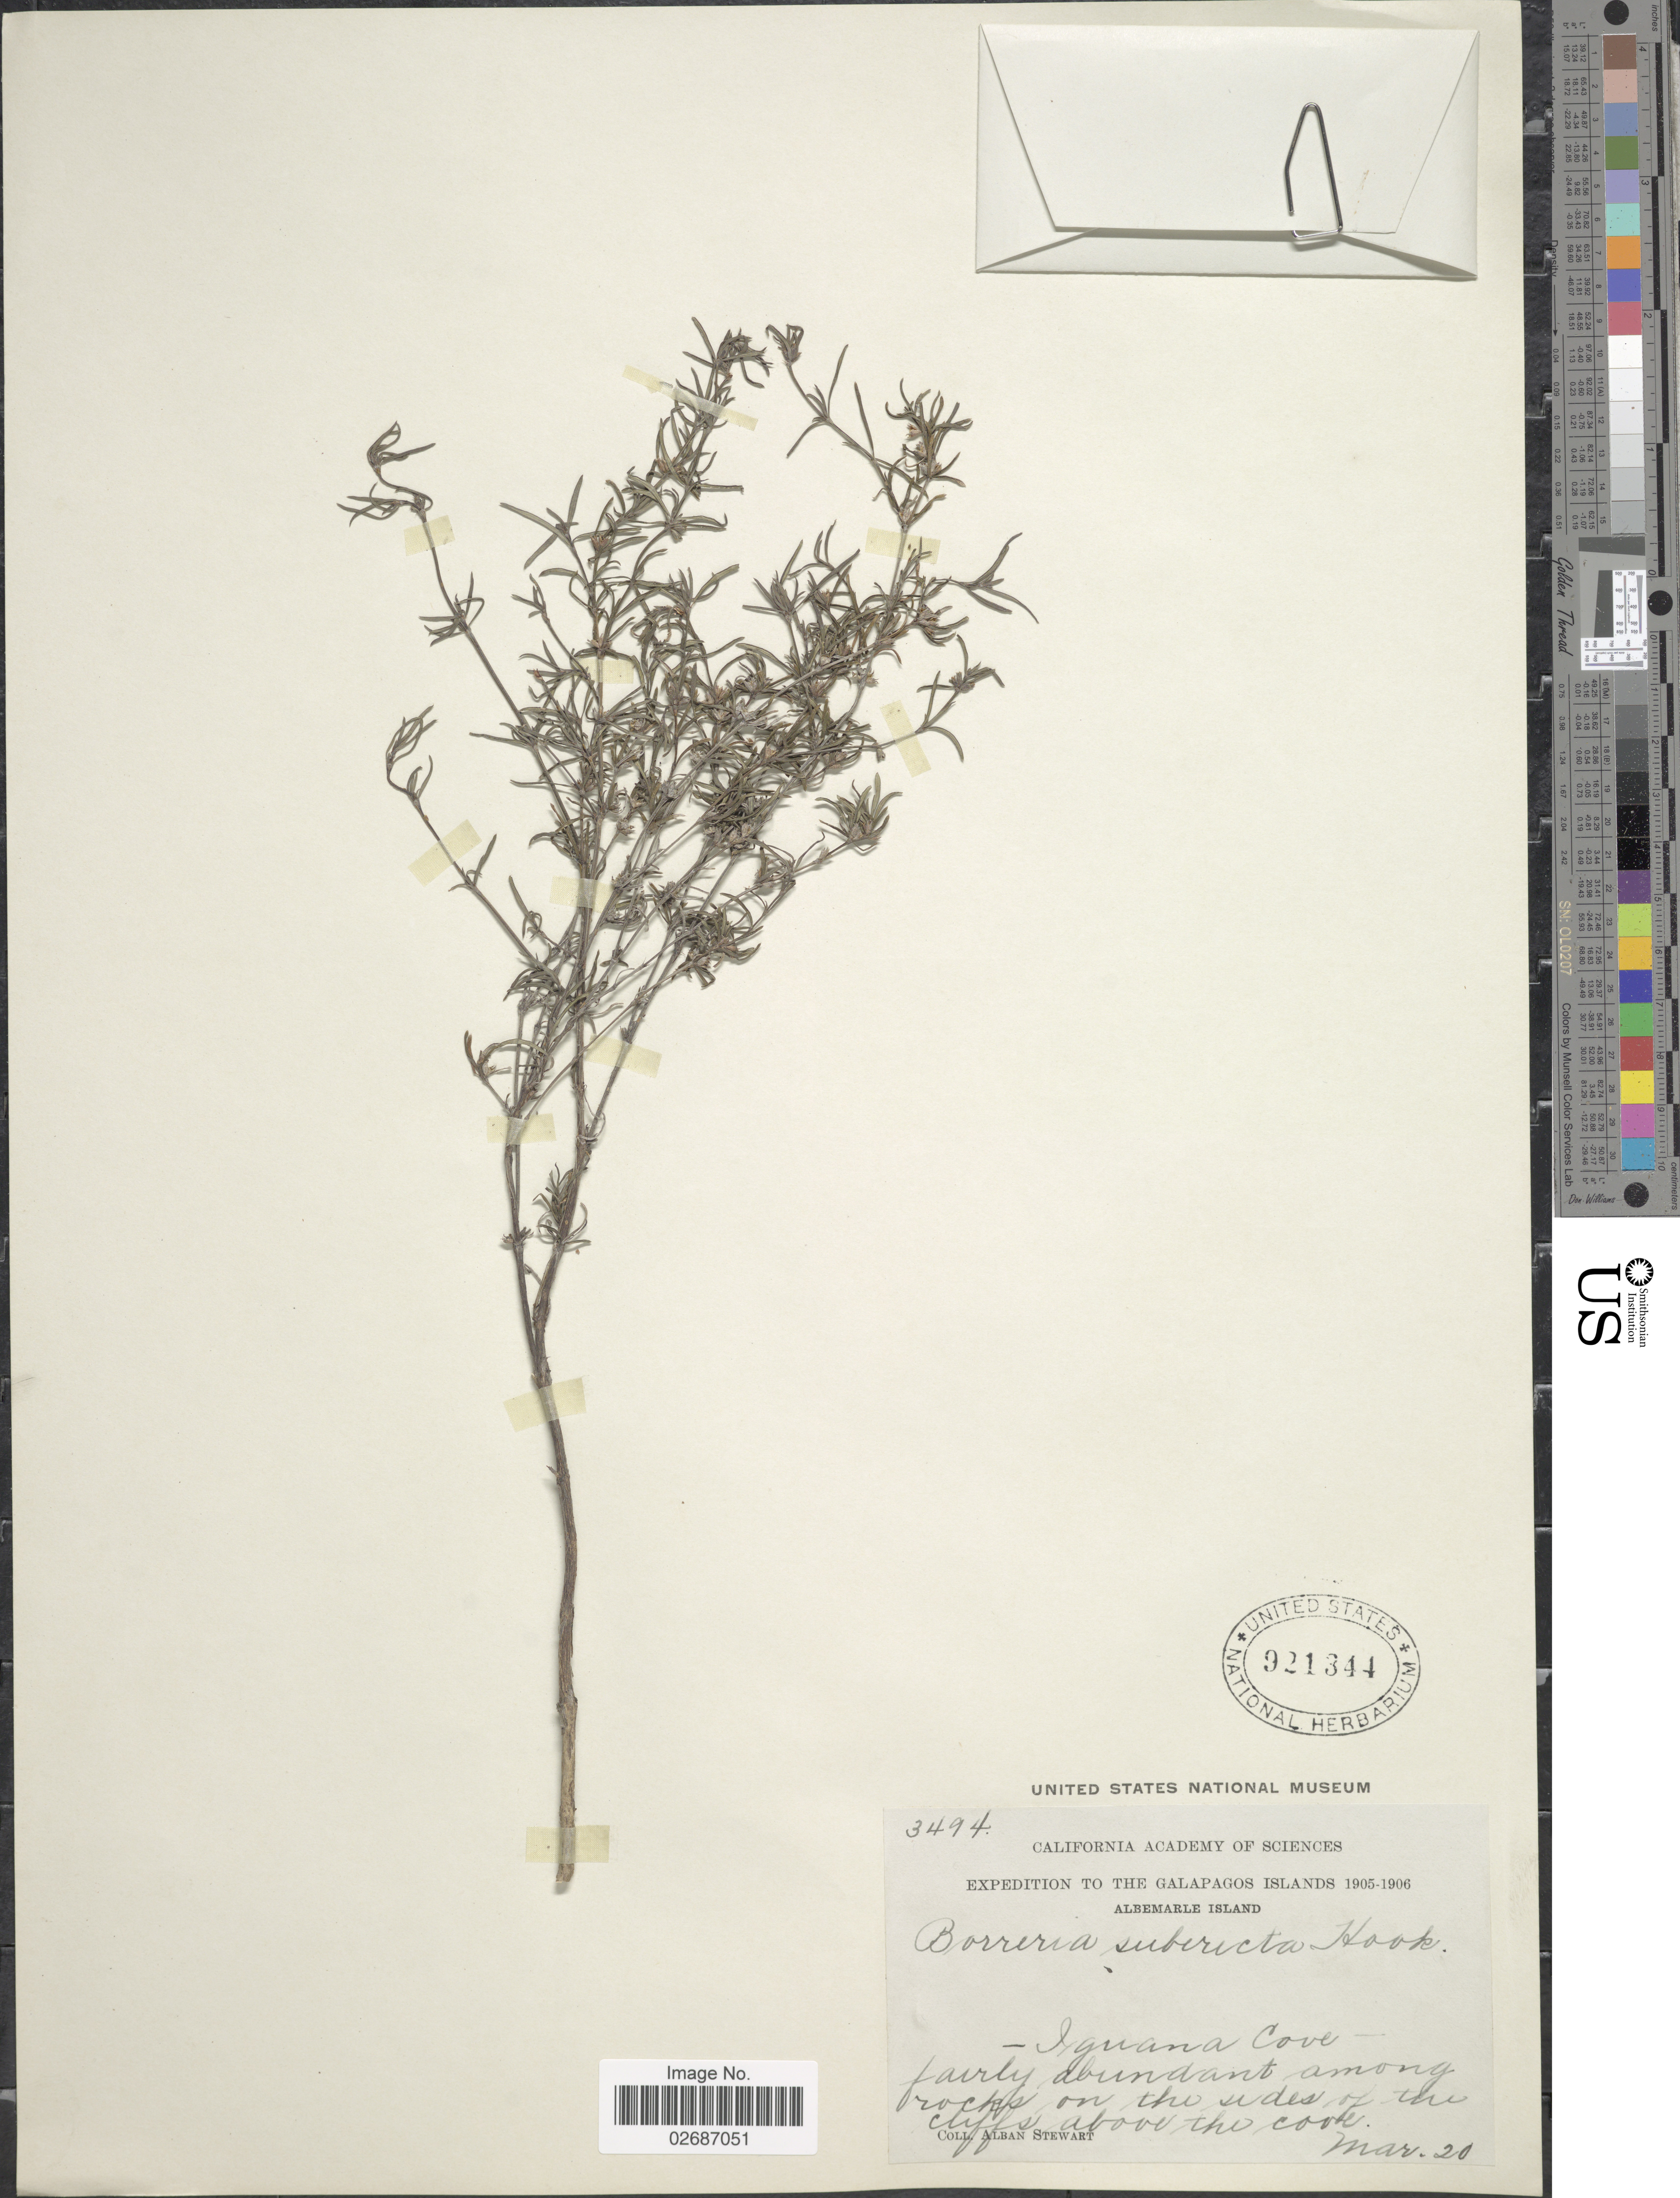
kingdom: Plantae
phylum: Tracheophyta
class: Magnoliopsida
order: Gentianales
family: Rubiaceae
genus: Borreria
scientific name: Borreria suberecta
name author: Hook. f.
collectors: A. Stewart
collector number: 34944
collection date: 1905-03-20/1906-03-20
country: Ecuador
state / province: Colón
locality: Galapagos Islands, Albemare Island, Ianana Cove, among rocks on the sides of the cliffs above the cove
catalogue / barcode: US 921344